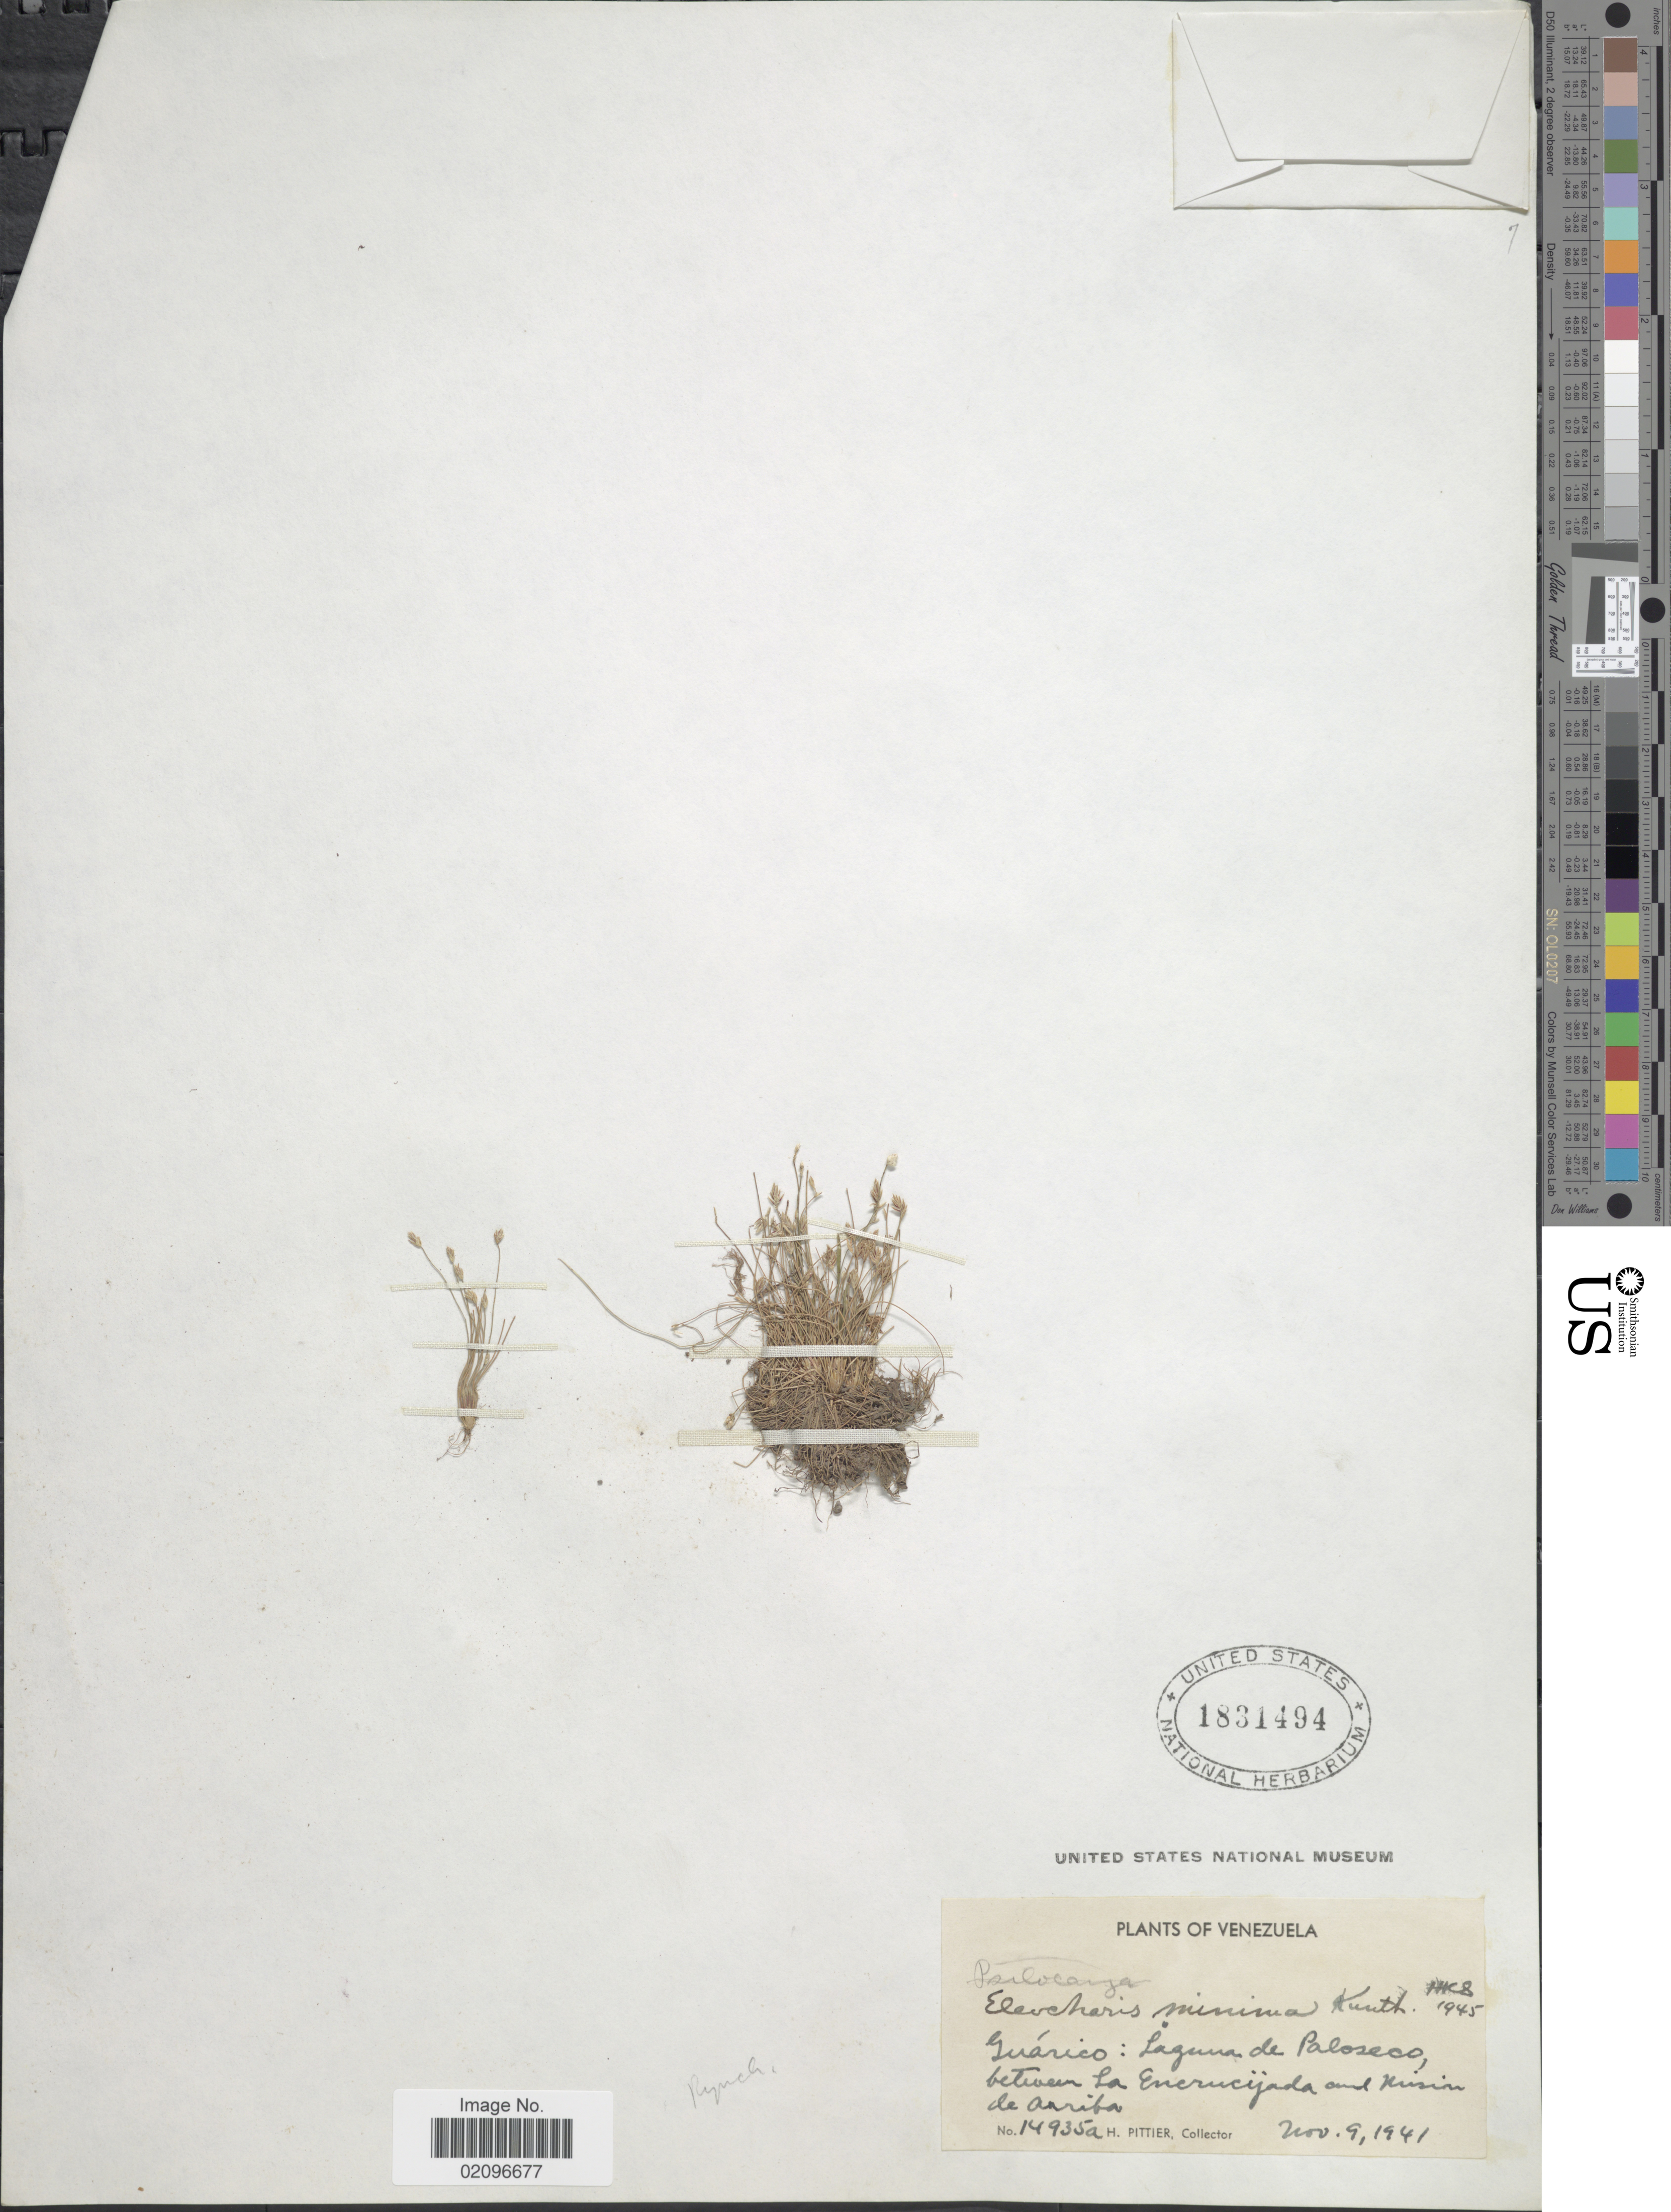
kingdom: Plantae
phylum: Tracheophyta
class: Liliopsida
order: Poales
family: Cyperaceae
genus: Eleocharis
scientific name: Eleocharis minima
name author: Kunth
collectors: H. F. Pittier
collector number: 14935a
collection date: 1941-11-09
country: Venezuela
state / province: Guárico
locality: Laguna de Paloseco, between La Encrucijada and Misión de Arriba.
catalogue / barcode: US 1831494